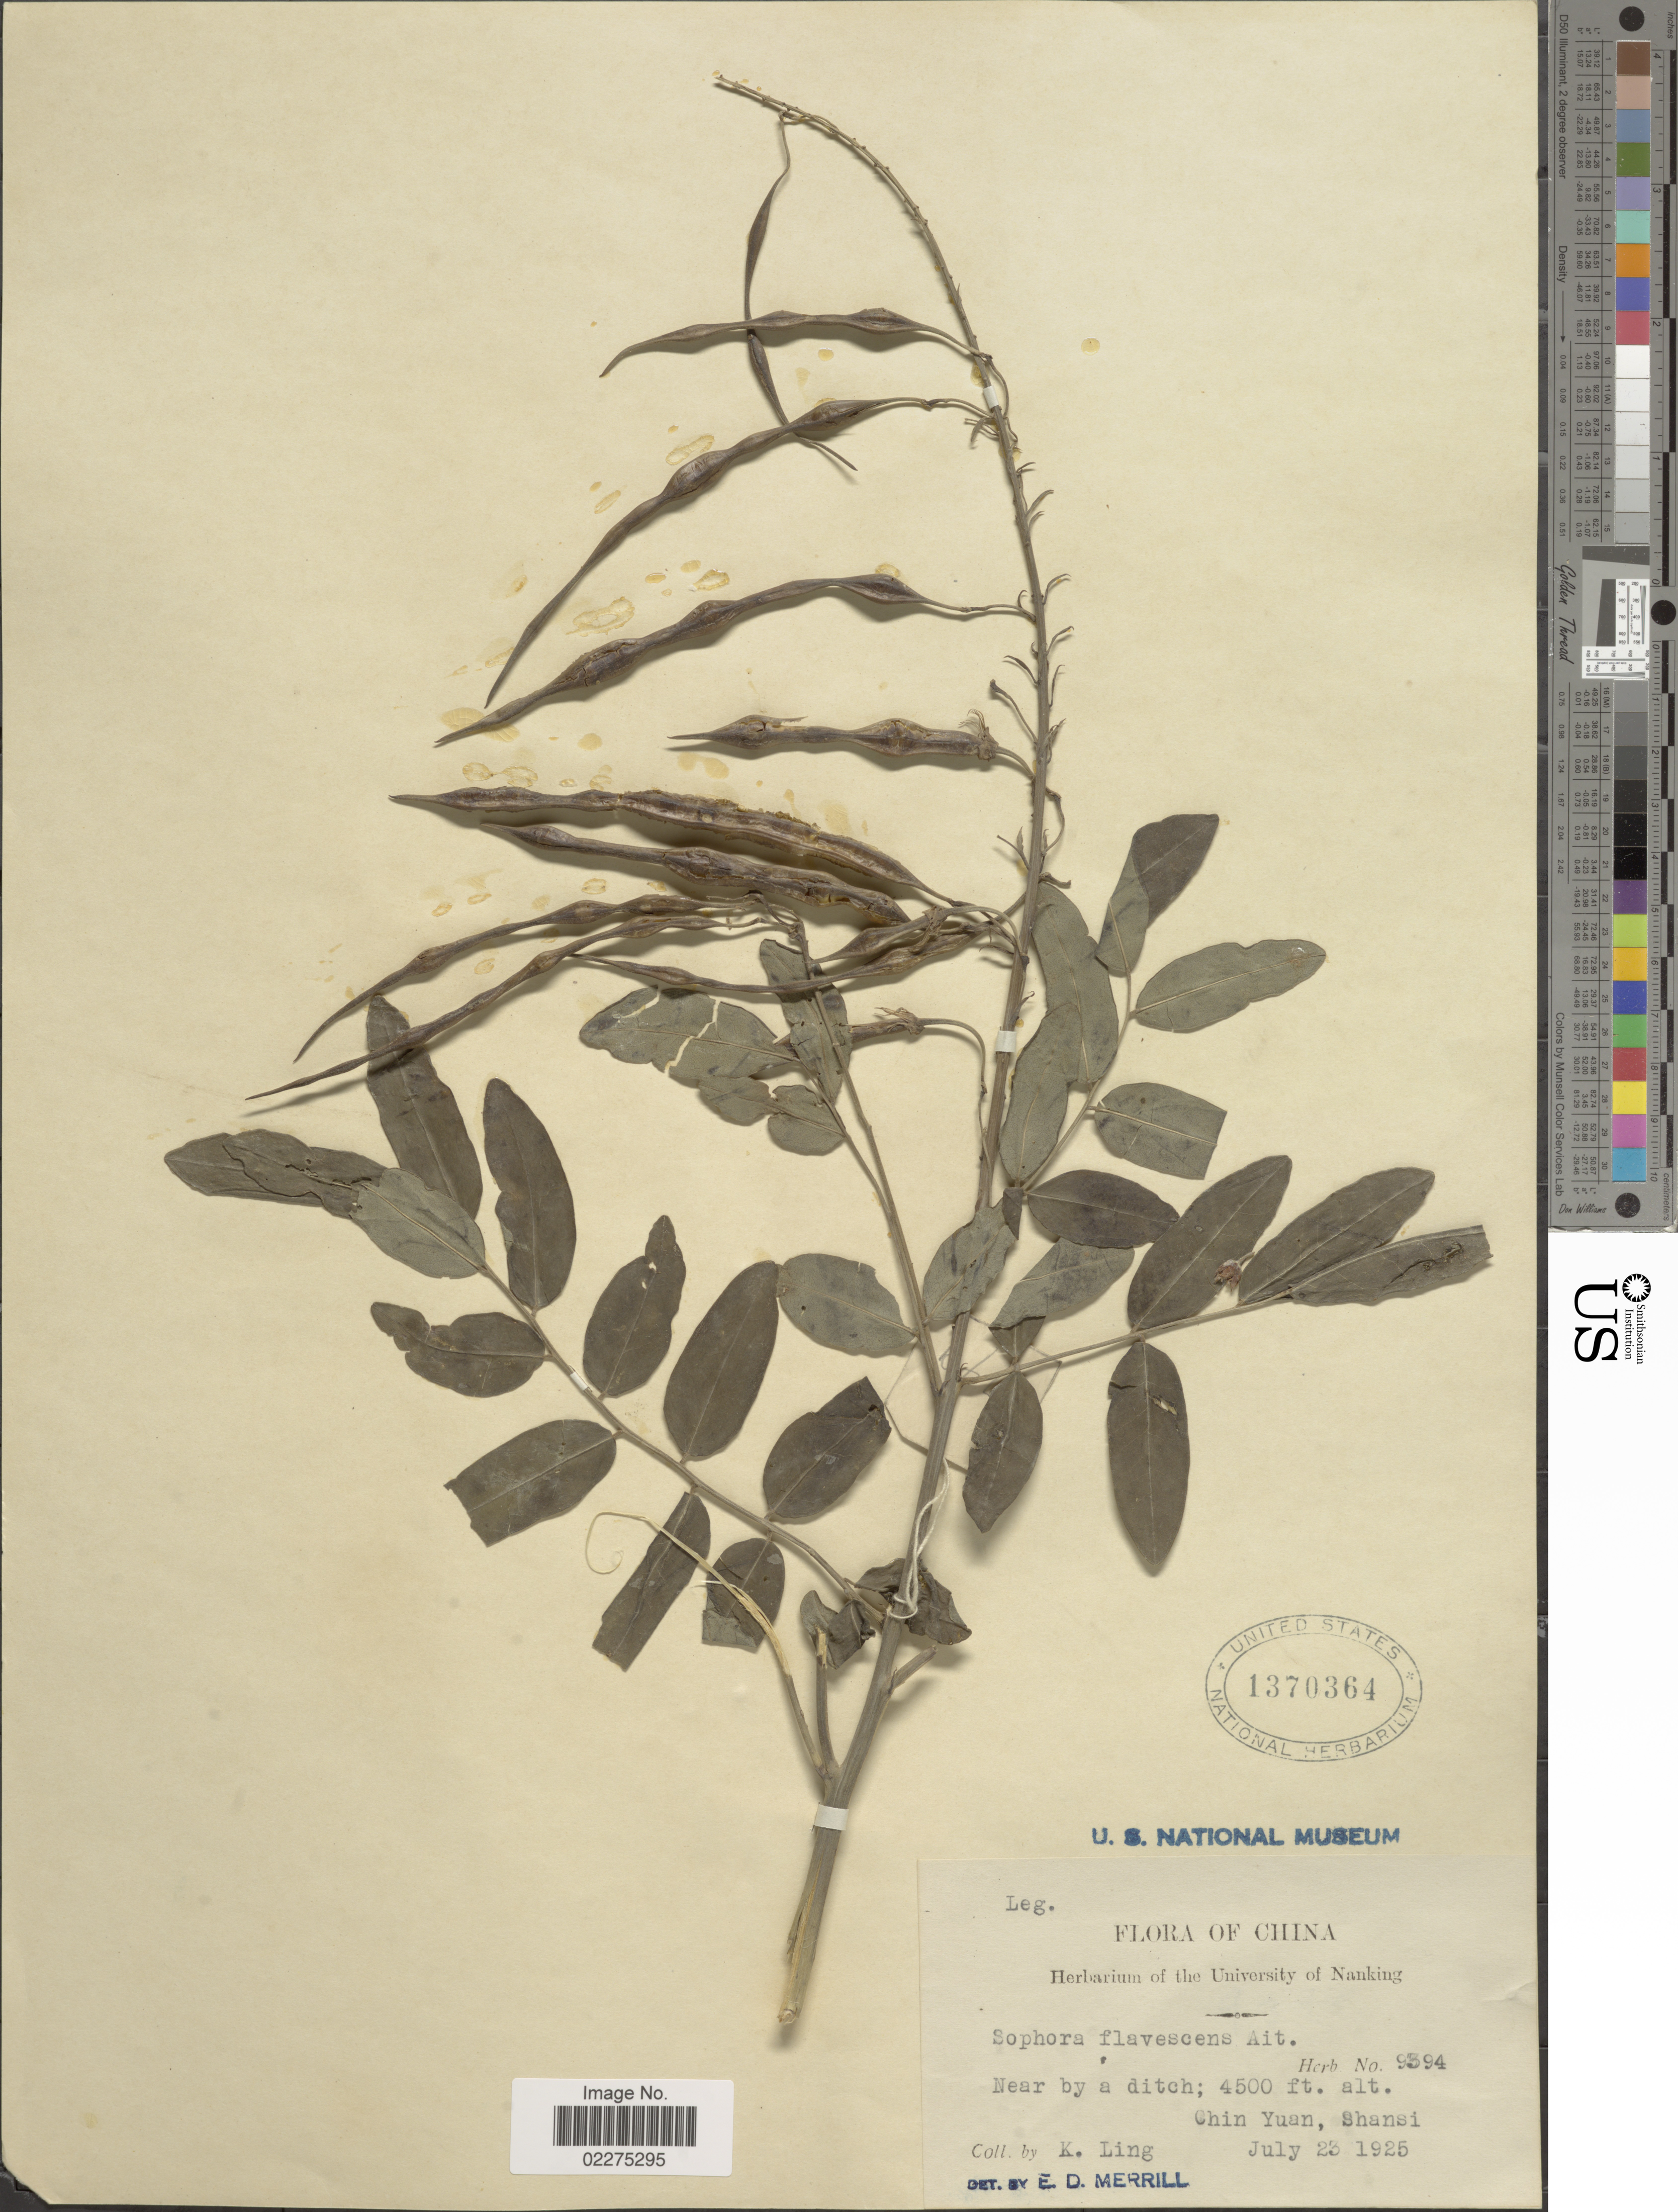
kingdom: Plantae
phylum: Tracheophyta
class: Magnoliopsida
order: Fabales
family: Fabaceae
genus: Sophora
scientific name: Sophora flavescens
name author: Aiton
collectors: K. Ling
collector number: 9394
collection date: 1925-07-23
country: China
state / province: Shanxi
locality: Chin Yuan, Shansi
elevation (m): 1372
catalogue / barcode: US 1370364